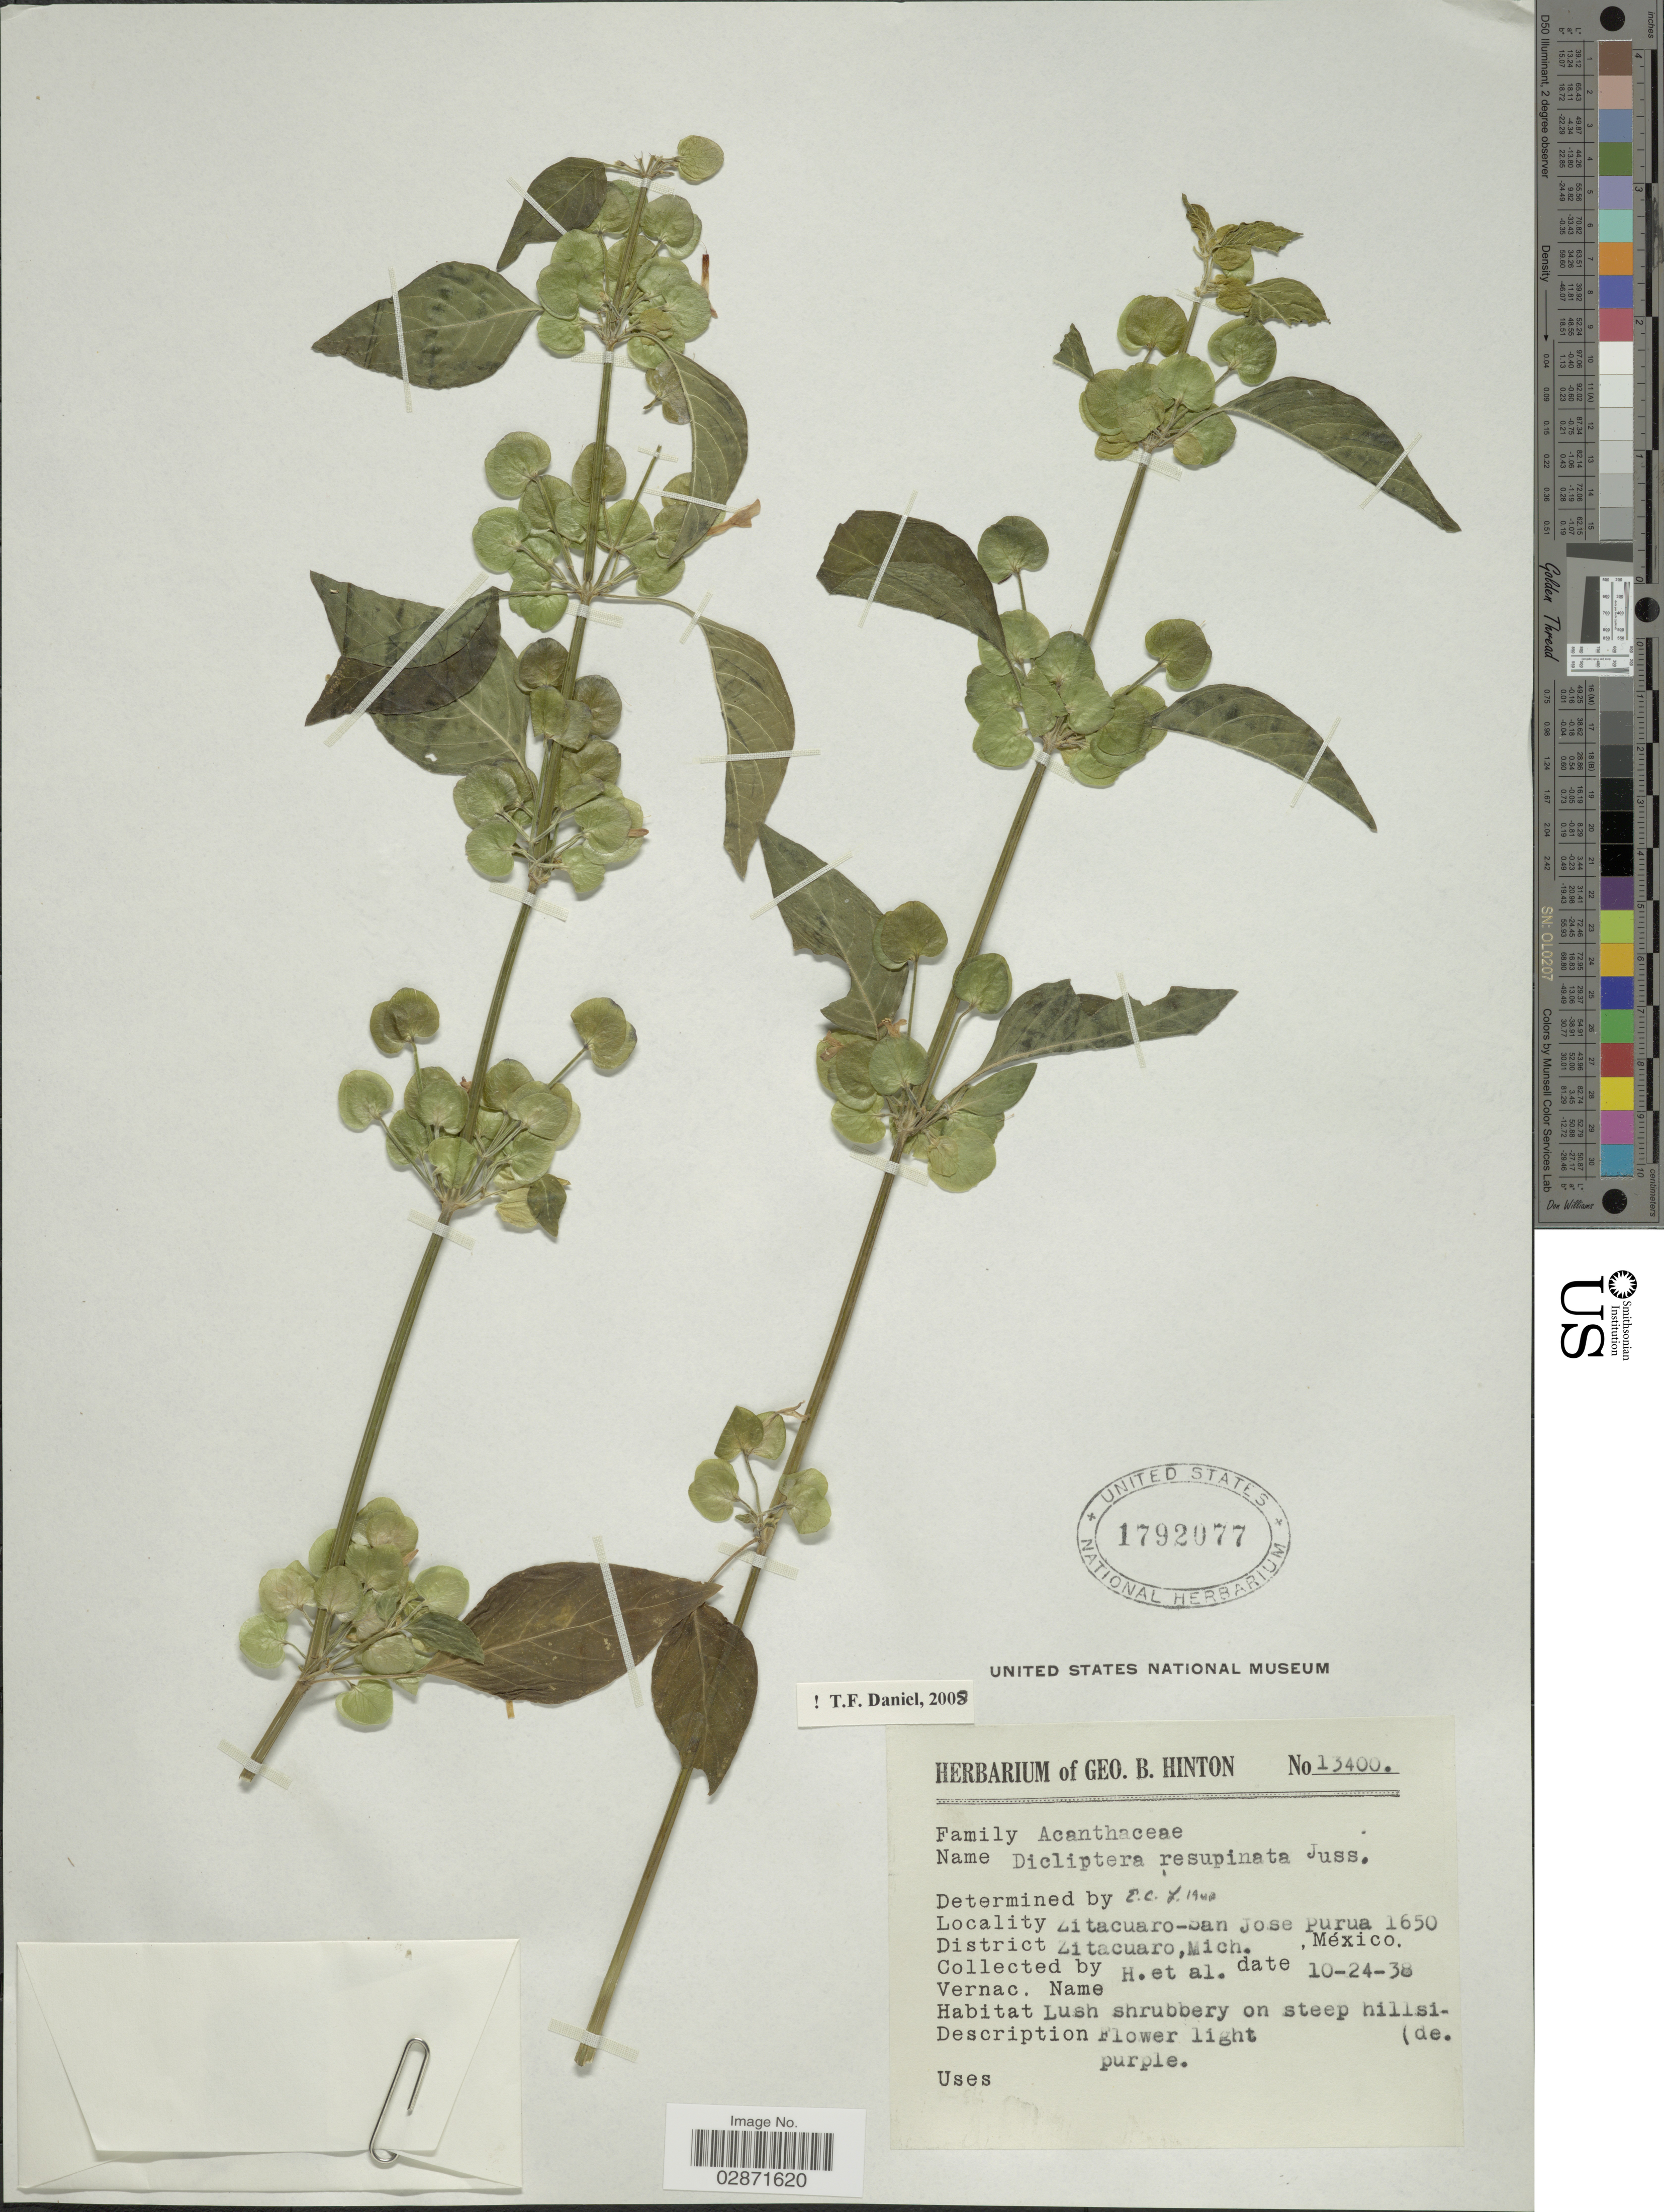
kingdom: Plantae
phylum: Tracheophyta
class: Magnoliopsida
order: Lamiales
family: Acanthaceae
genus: Dicliptera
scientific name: Dicliptera resupinata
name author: (Vahl) Juss.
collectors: G. B. Hinton & et al.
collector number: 13400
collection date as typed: Transcribed d/m/y: 24/10/38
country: Mexico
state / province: Michoacán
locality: Zitacuaro-San Jose Purua, District Zitacuaro, Mich., México.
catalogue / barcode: US 1792077